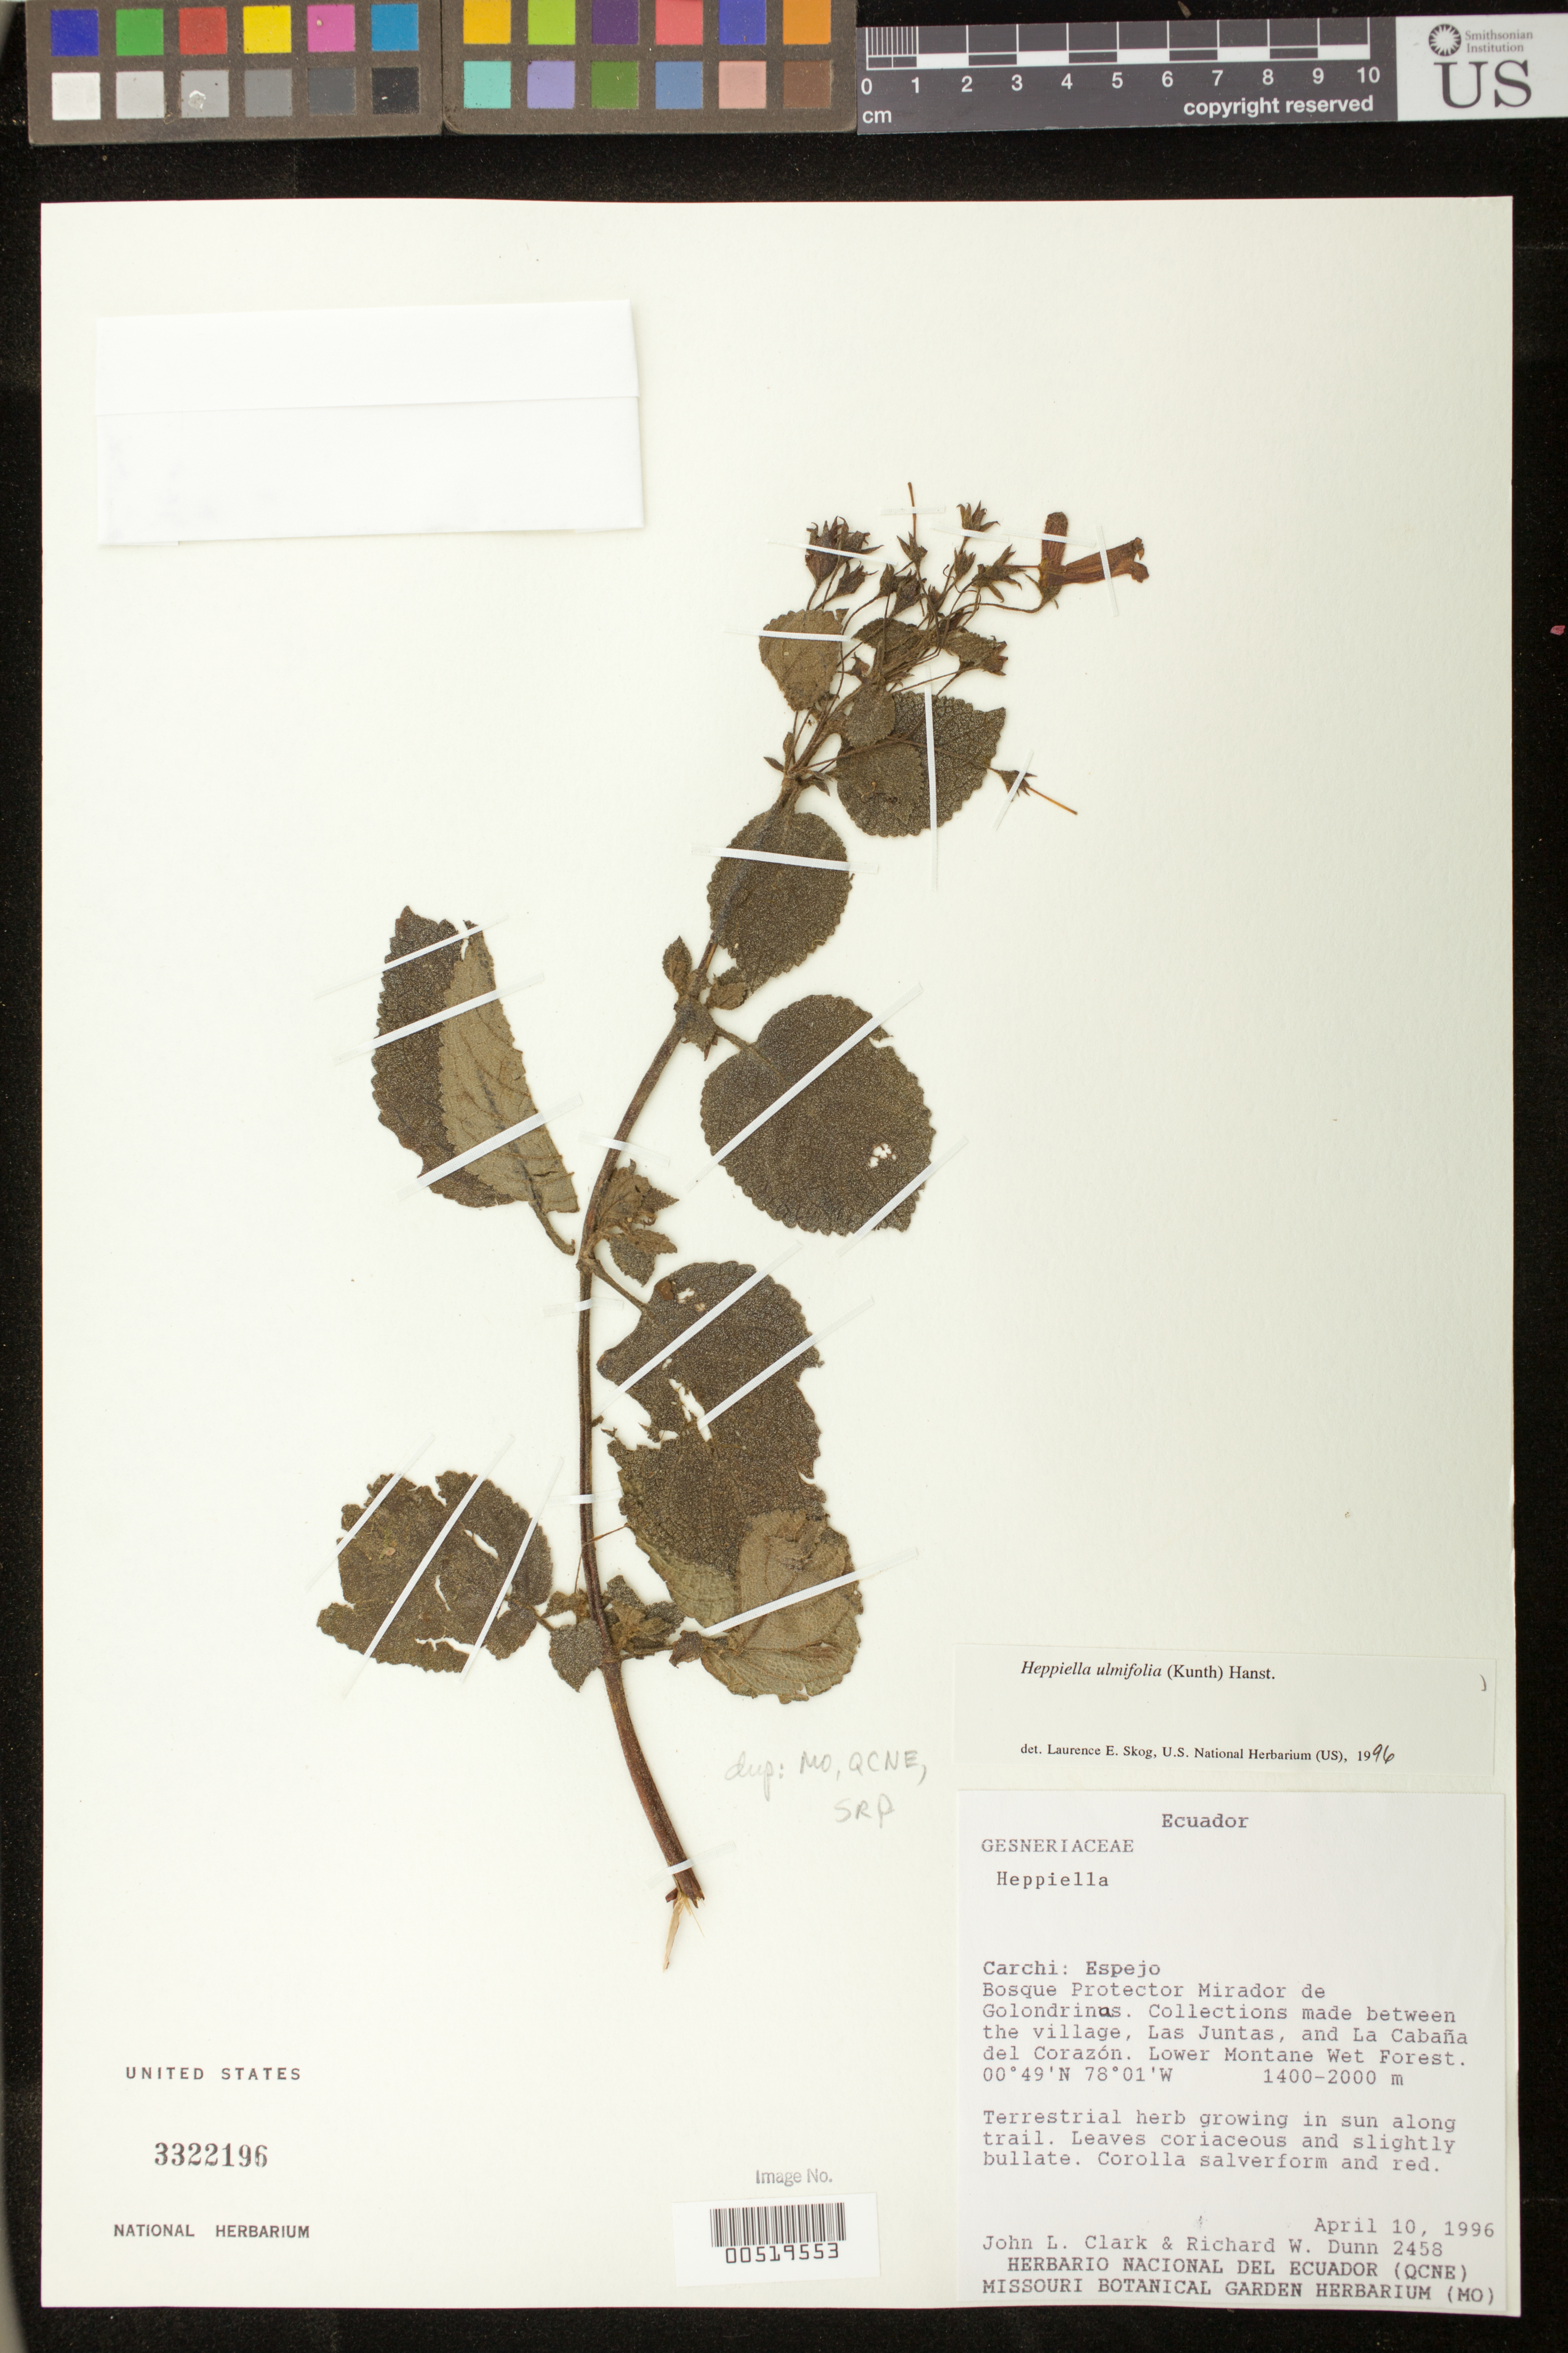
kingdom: Plantae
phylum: Tracheophyta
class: Magnoliopsida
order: Lamiales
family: Gesneriaceae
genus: Heppiella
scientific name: Heppiella ulmifolia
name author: (Kunth) Hanst.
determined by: Skog, Laurence E.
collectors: J. L. Clark & R. Dunn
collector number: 2458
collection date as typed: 10 Apr 1996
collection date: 1996-04-10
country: Ecuador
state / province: Carchi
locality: Espejo; Bosque Protector Mirador de Golondrinas; between the village, Las Juntas, and La Cabaña del Corazón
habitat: Lower montane wet forest; growing in sun along trail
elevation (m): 1400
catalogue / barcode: US 3322196